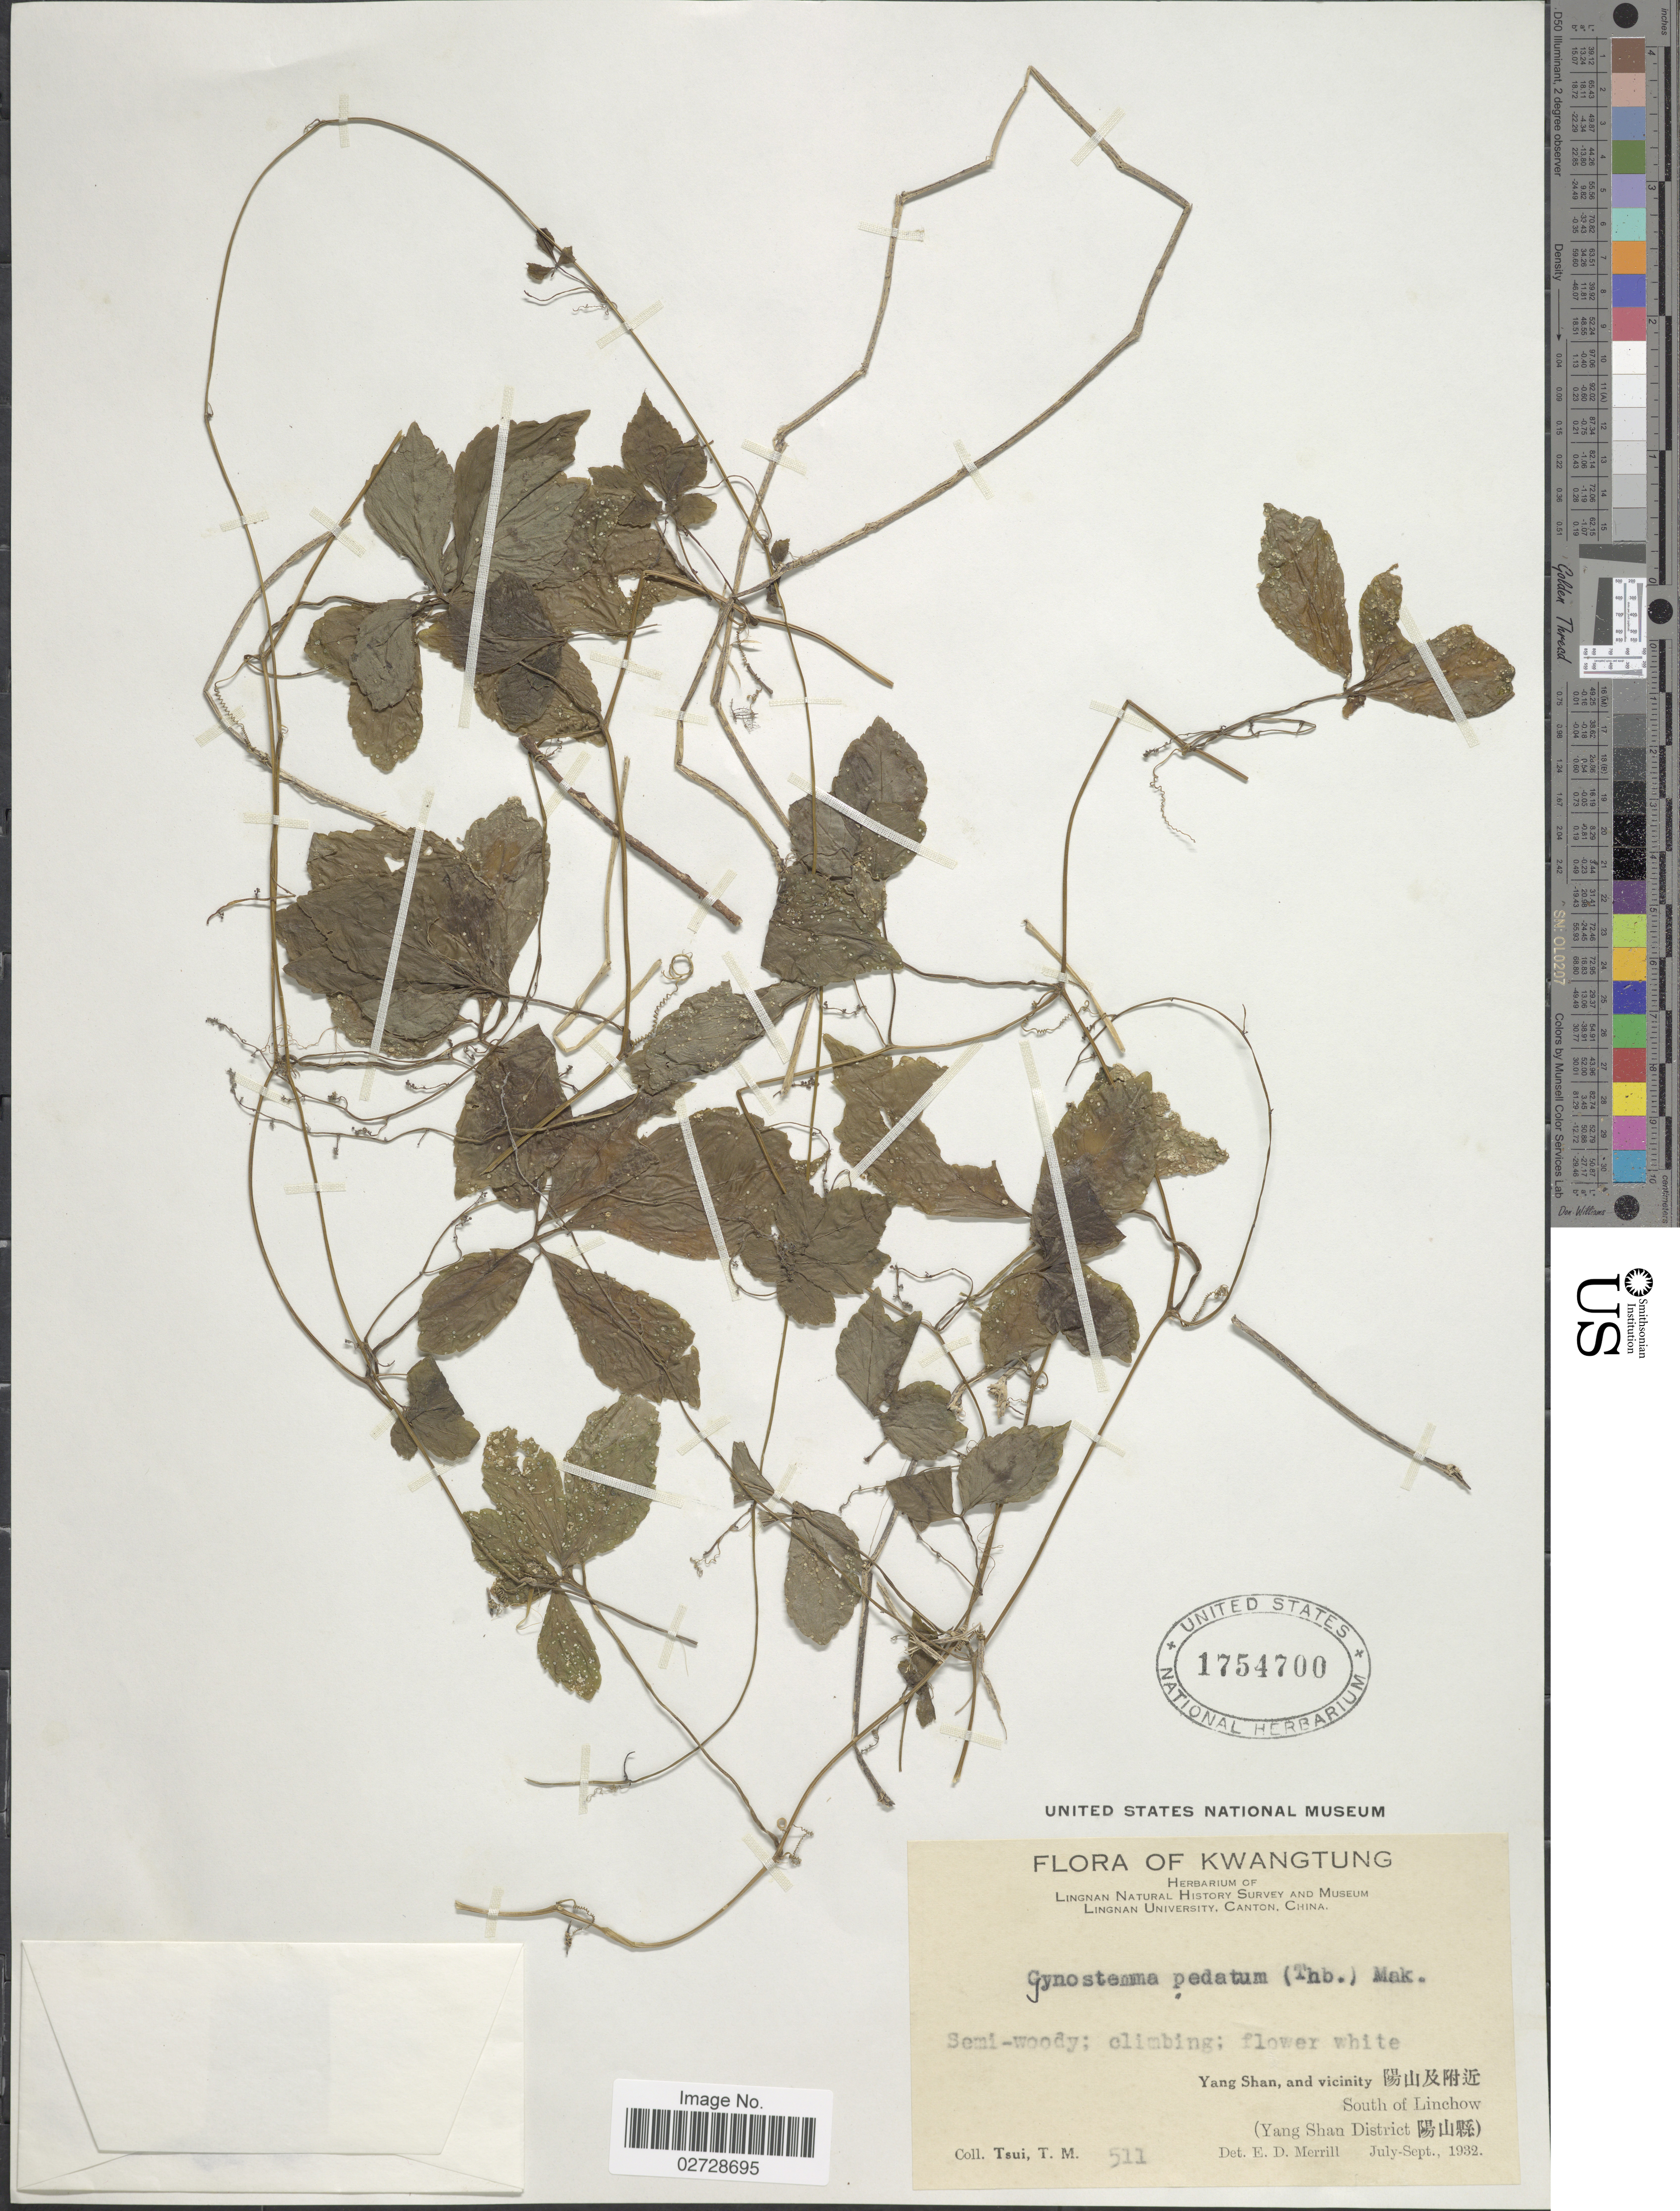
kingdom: Plantae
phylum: Tracheophyta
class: Magnoliopsida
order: Cucurbitales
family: Cucurbitaceae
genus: Gynostemma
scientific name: Gynostemma pentaphyllum var. pentaphyllum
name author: (Thunb.) Makino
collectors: T. Tsui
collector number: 511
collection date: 1932-07/1932-09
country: China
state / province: Guangdong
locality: Kwangtung. Yang Shan, and vicinity. South of Linchow. (Yang Shan District).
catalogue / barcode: US 1754700